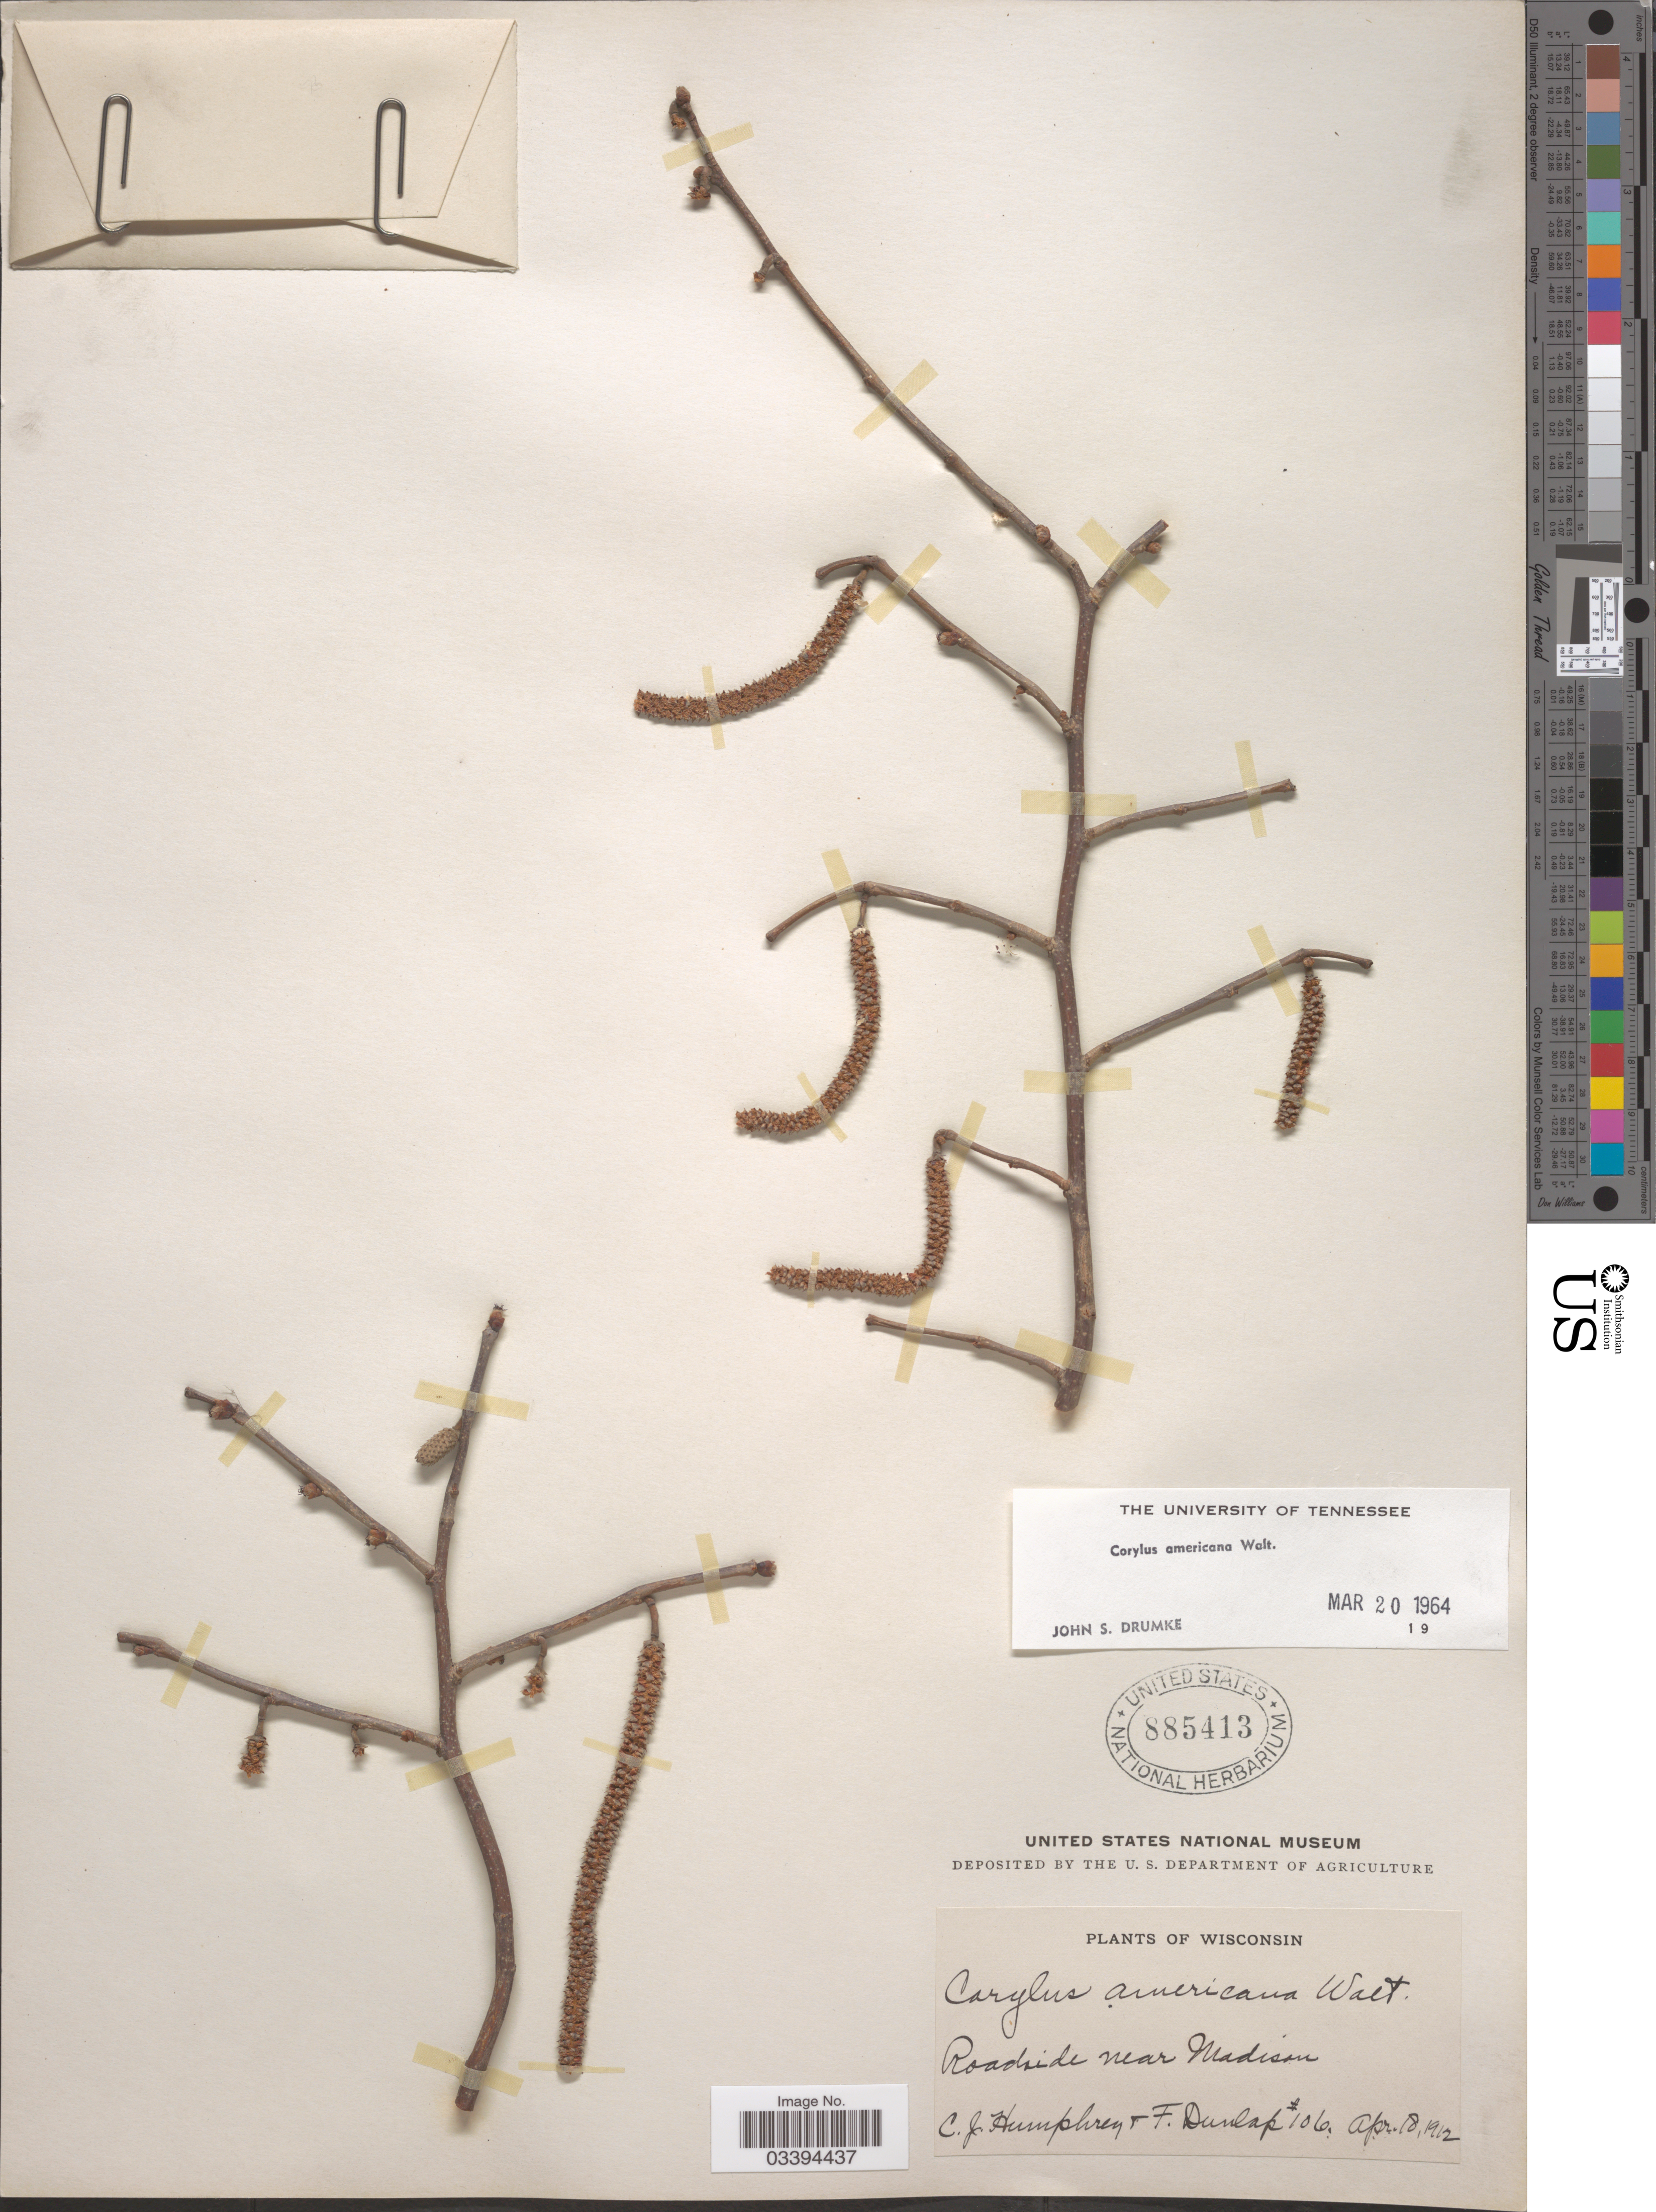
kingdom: Plantae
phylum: Tracheophyta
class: Magnoliopsida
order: Fagales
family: Betulaceae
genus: Corylus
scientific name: Corylus americana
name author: Walter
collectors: C. Humphrey & F. Dunlap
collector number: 106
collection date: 1912-04-18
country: United States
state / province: Wisconsin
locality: Roadside near Madison.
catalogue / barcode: US 885413